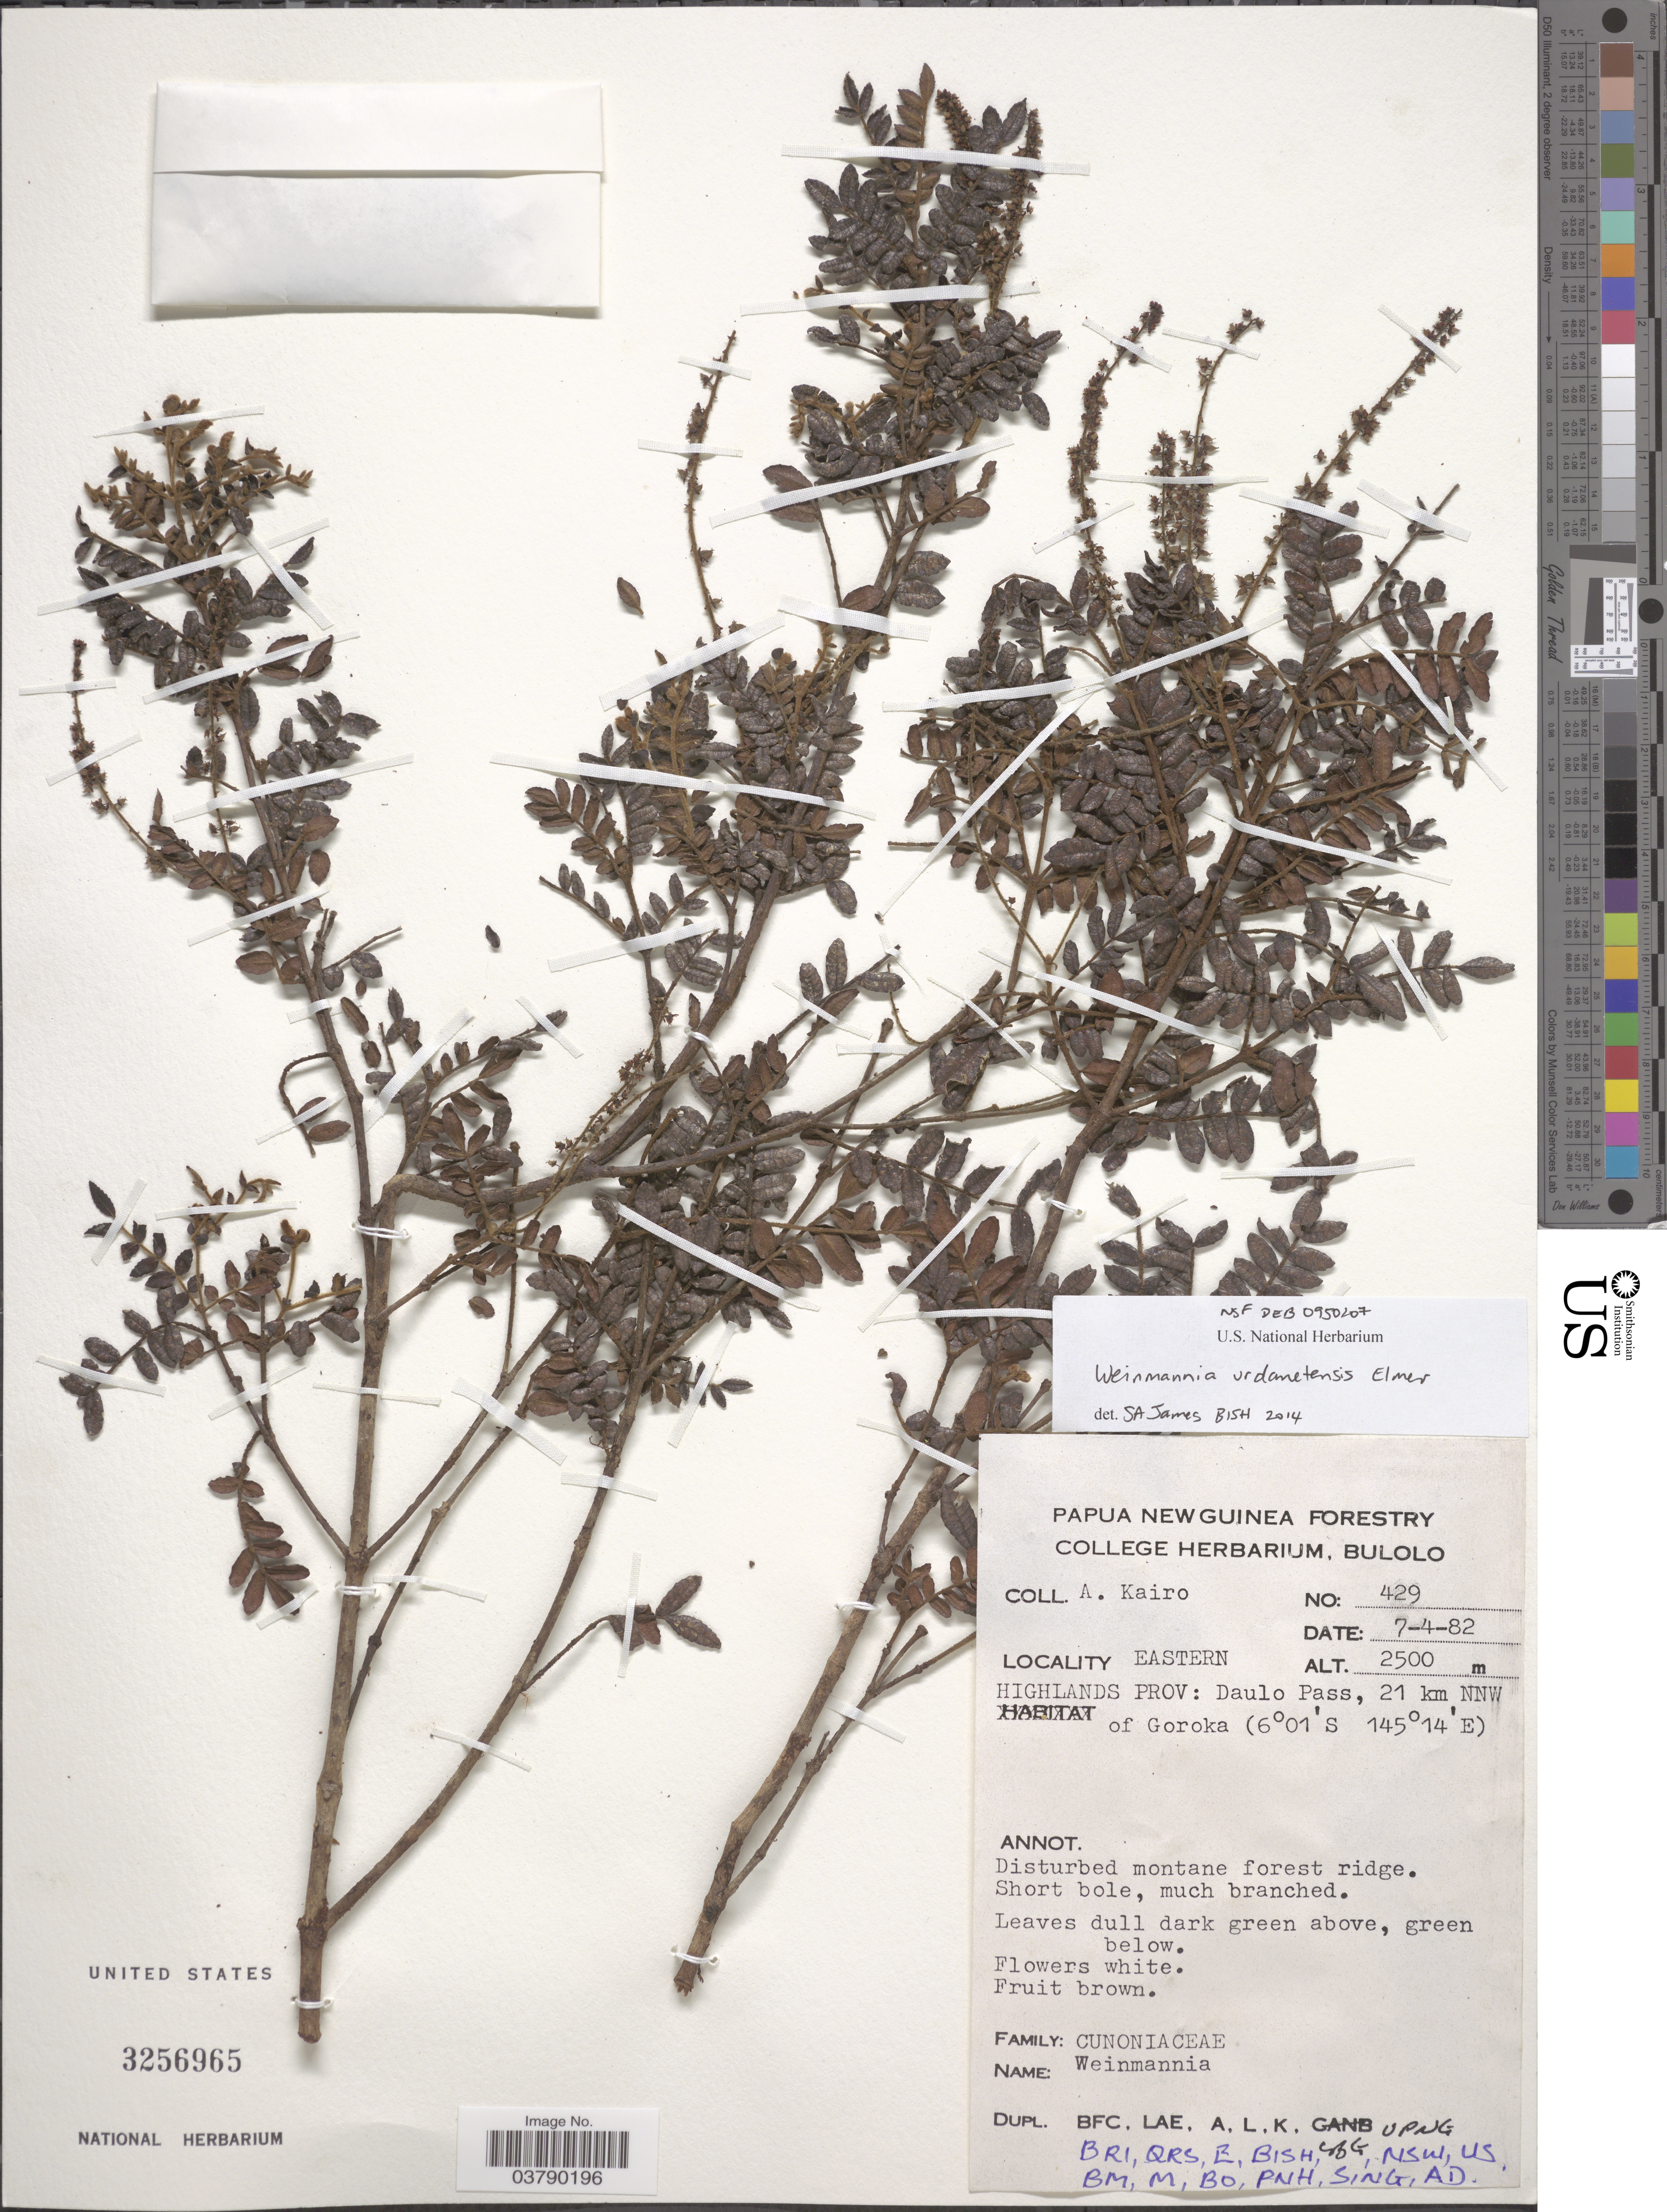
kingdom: Plantae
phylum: Tracheophyta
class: Magnoliopsida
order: Oxalidales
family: Cunoniaceae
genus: Pterophylla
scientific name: Pterophylla urdanetensis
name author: (Elmer) Pillon & H.C. Hopkins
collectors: A. Kairo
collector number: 429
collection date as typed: Transcribed d/m/y: 7/4/82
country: Papua New Guinea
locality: Eastern Highlands Prov: Daulo Pass, 21 km NNW of Goroka.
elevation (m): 2500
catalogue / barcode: US 3256965